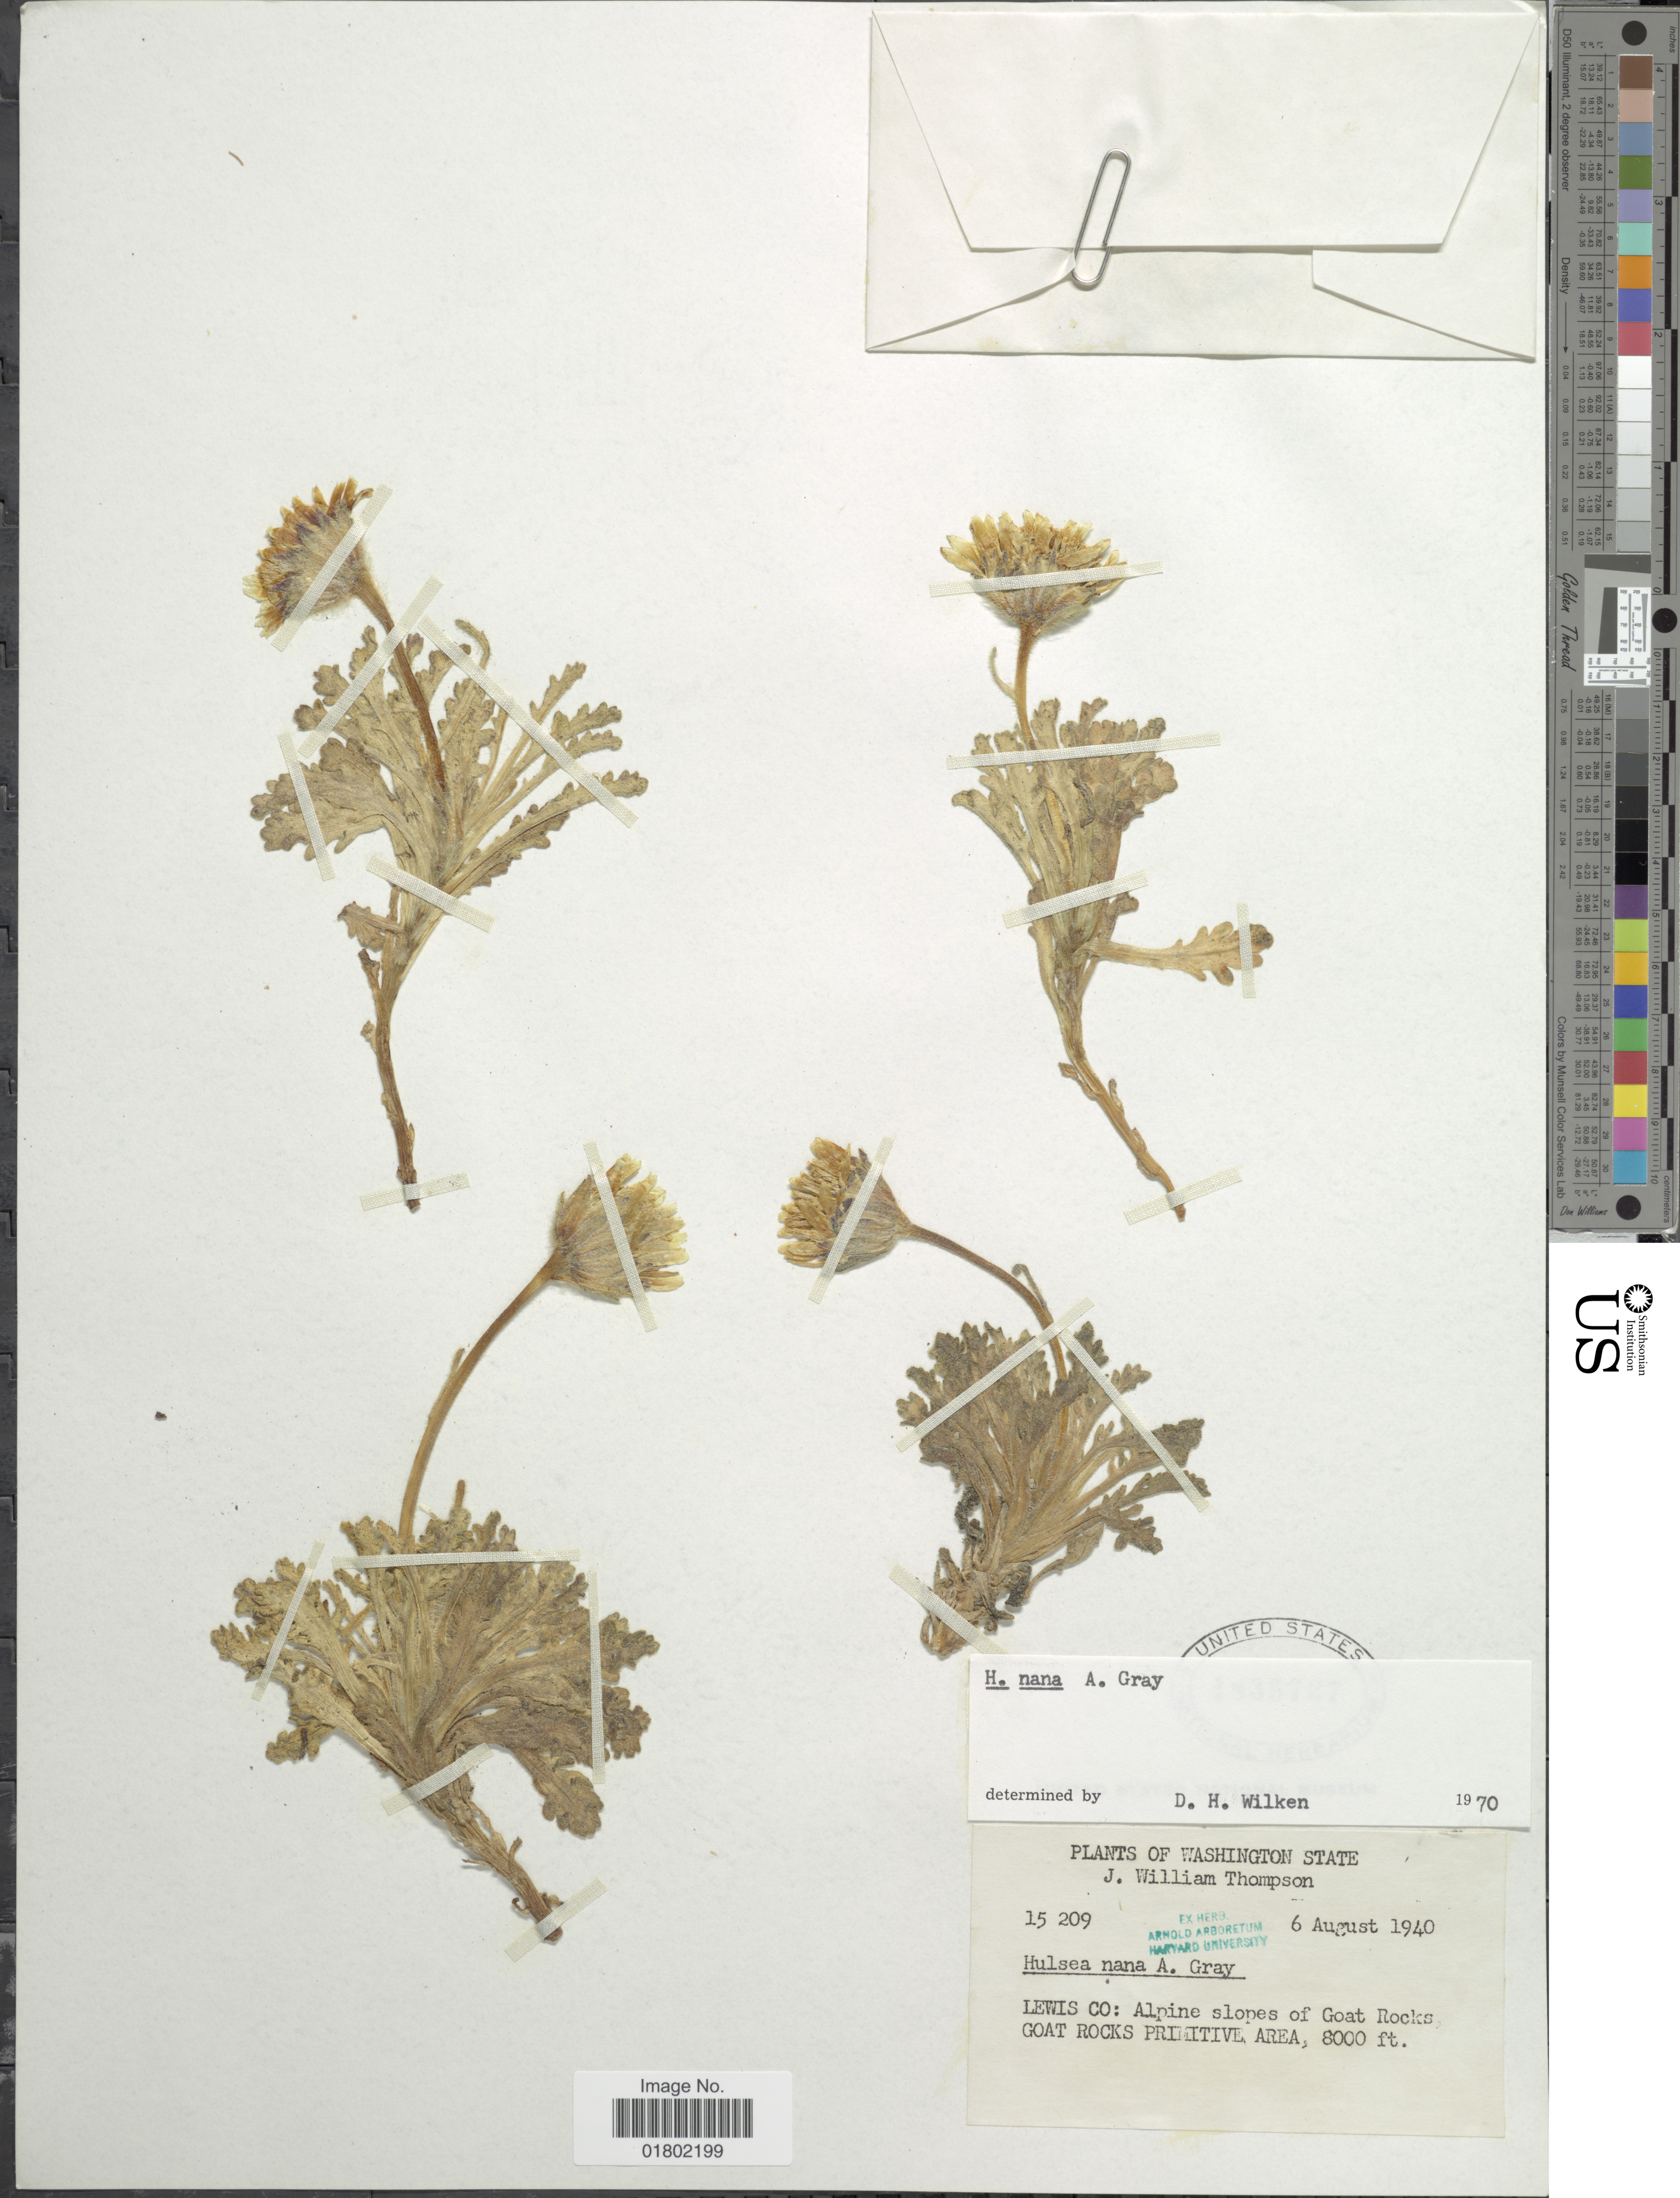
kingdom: Plantae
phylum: Tracheophyta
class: Magnoliopsida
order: Asterales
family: Asteraceae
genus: Hulsea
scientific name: Hulsea nana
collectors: J. W. Thompson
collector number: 15209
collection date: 1940-08-06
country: United States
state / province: Washington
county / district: Lewis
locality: Lewis Co: Alpine slopes of Goat Rocks Primitive Area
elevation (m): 2438